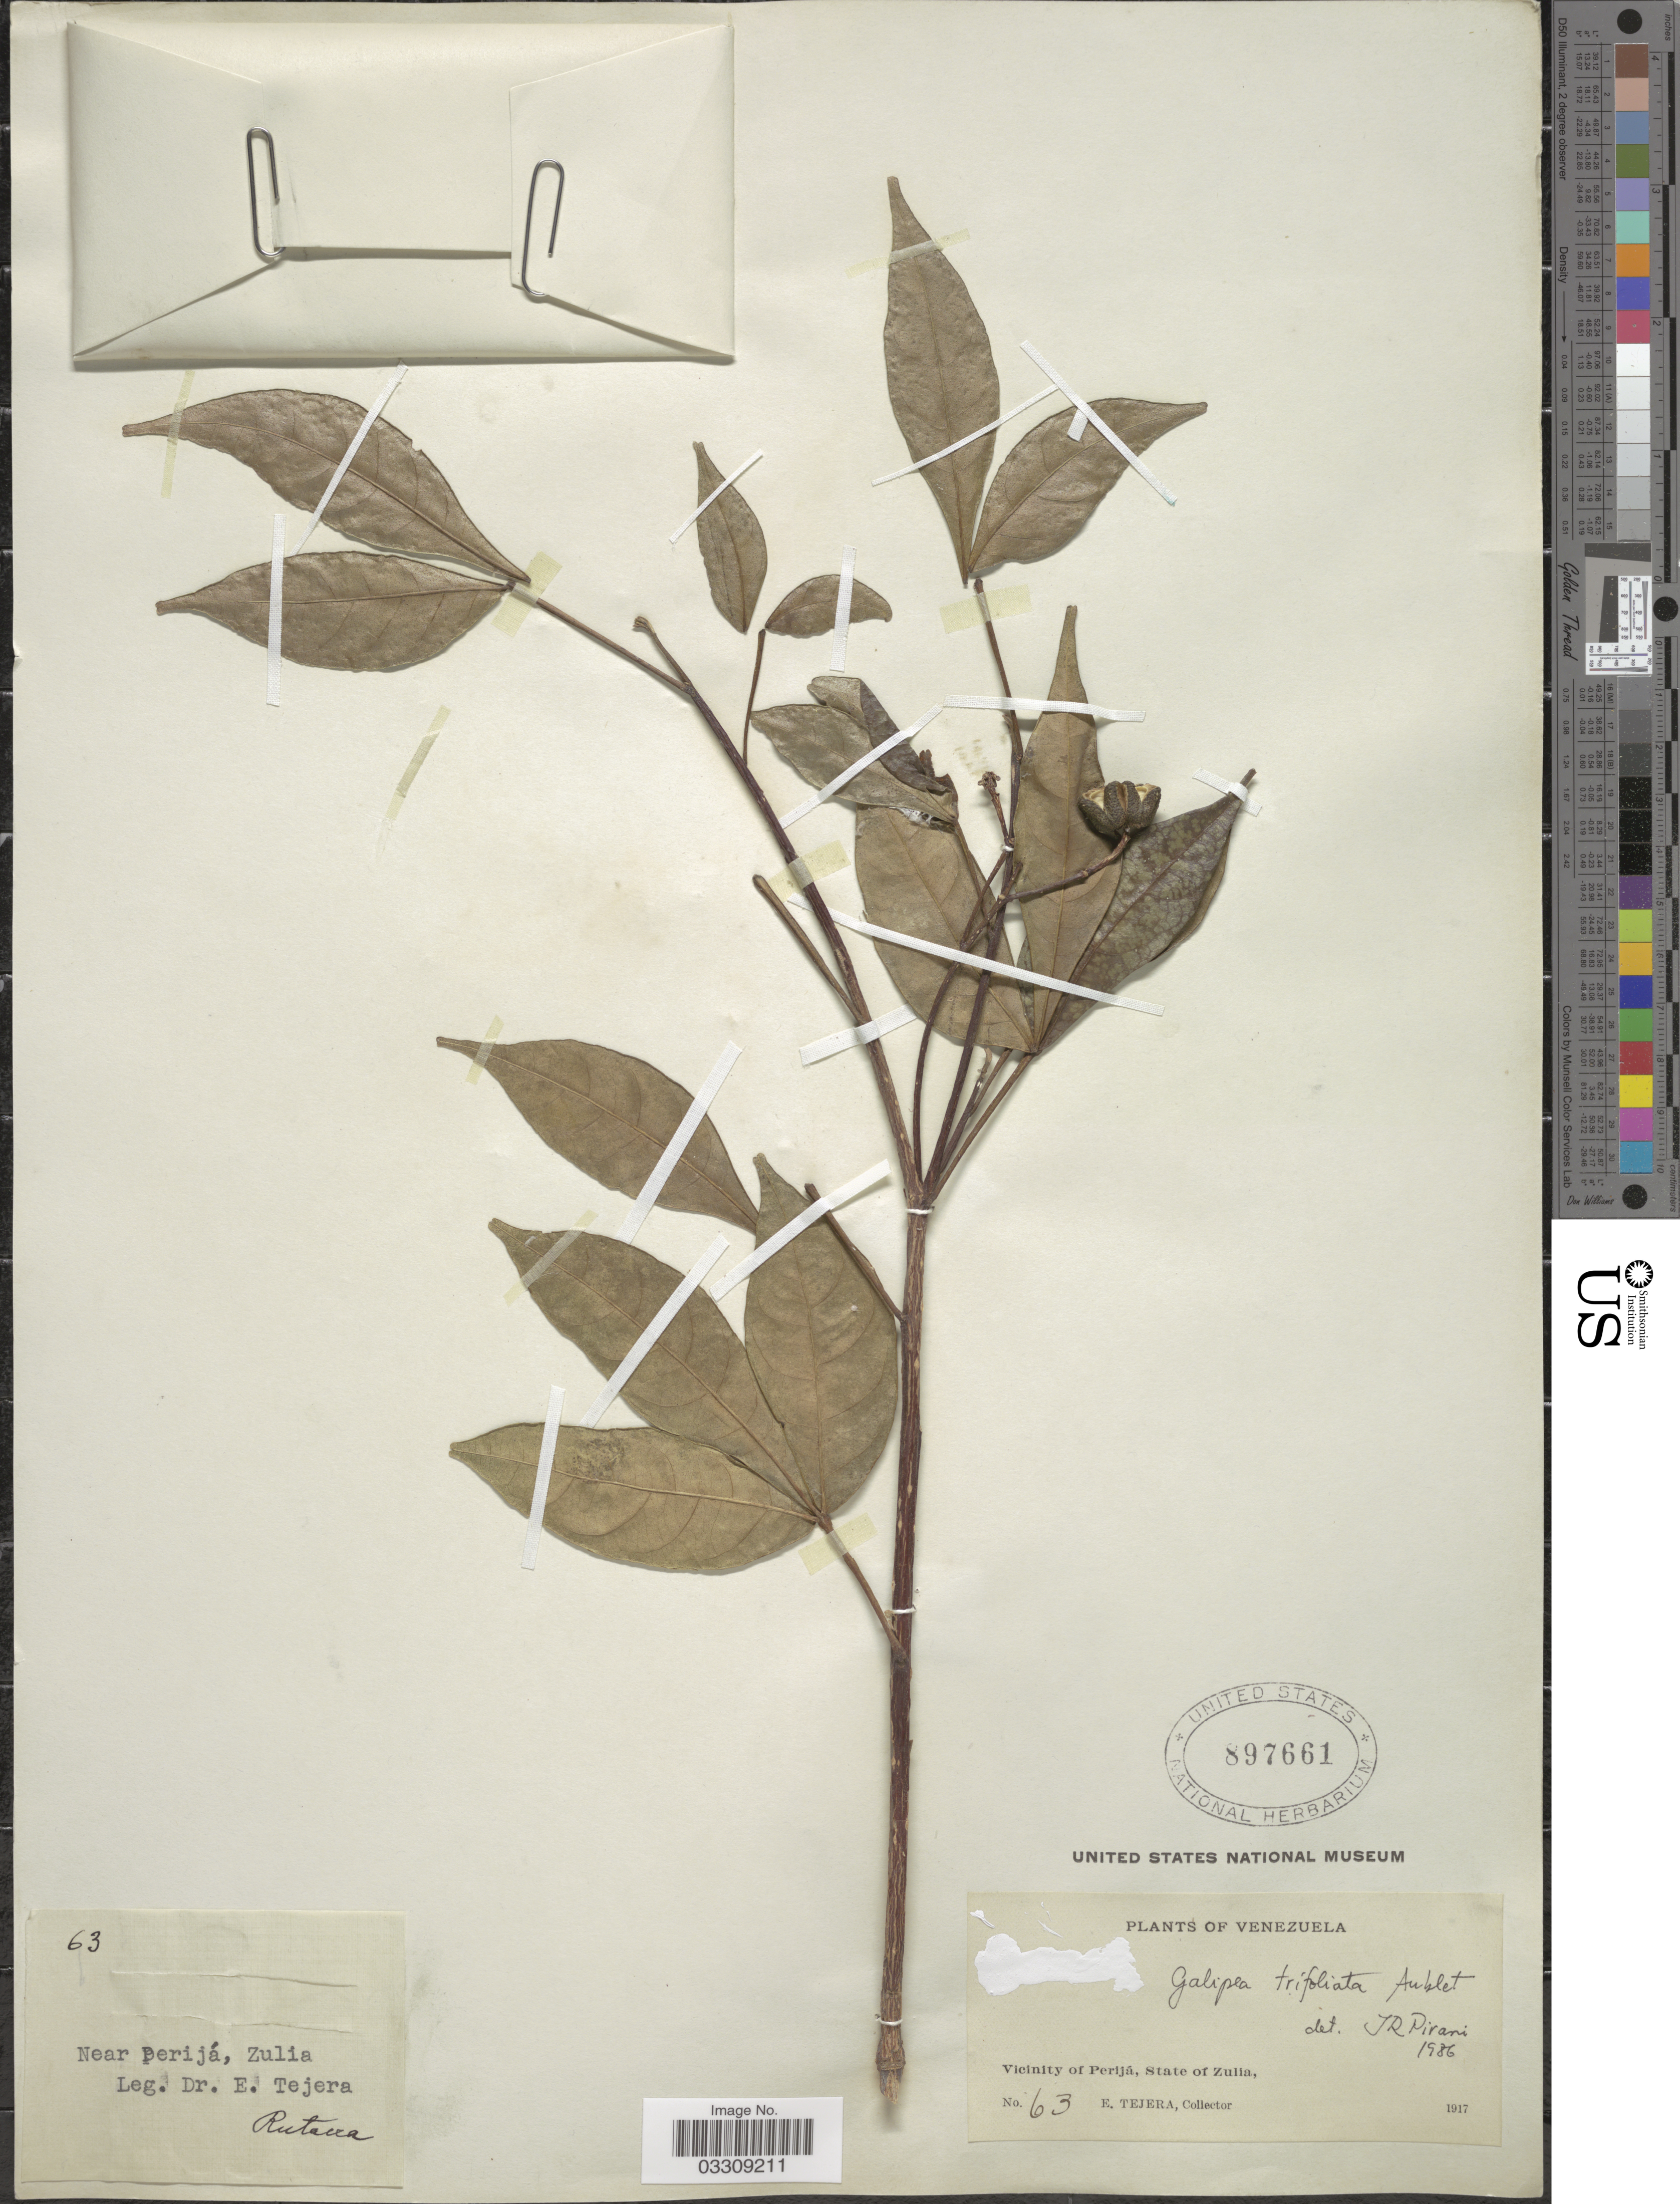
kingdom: Plantae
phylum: Tracheophyta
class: Magnoliopsida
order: Sapindales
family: Rutaceae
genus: Galipea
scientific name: Galipea trifoliata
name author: Aubl.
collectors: E. Tejera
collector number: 63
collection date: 1917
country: Venezuela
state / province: Zulia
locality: Vicinity of Perijá. Near Perijá.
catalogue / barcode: US 897661